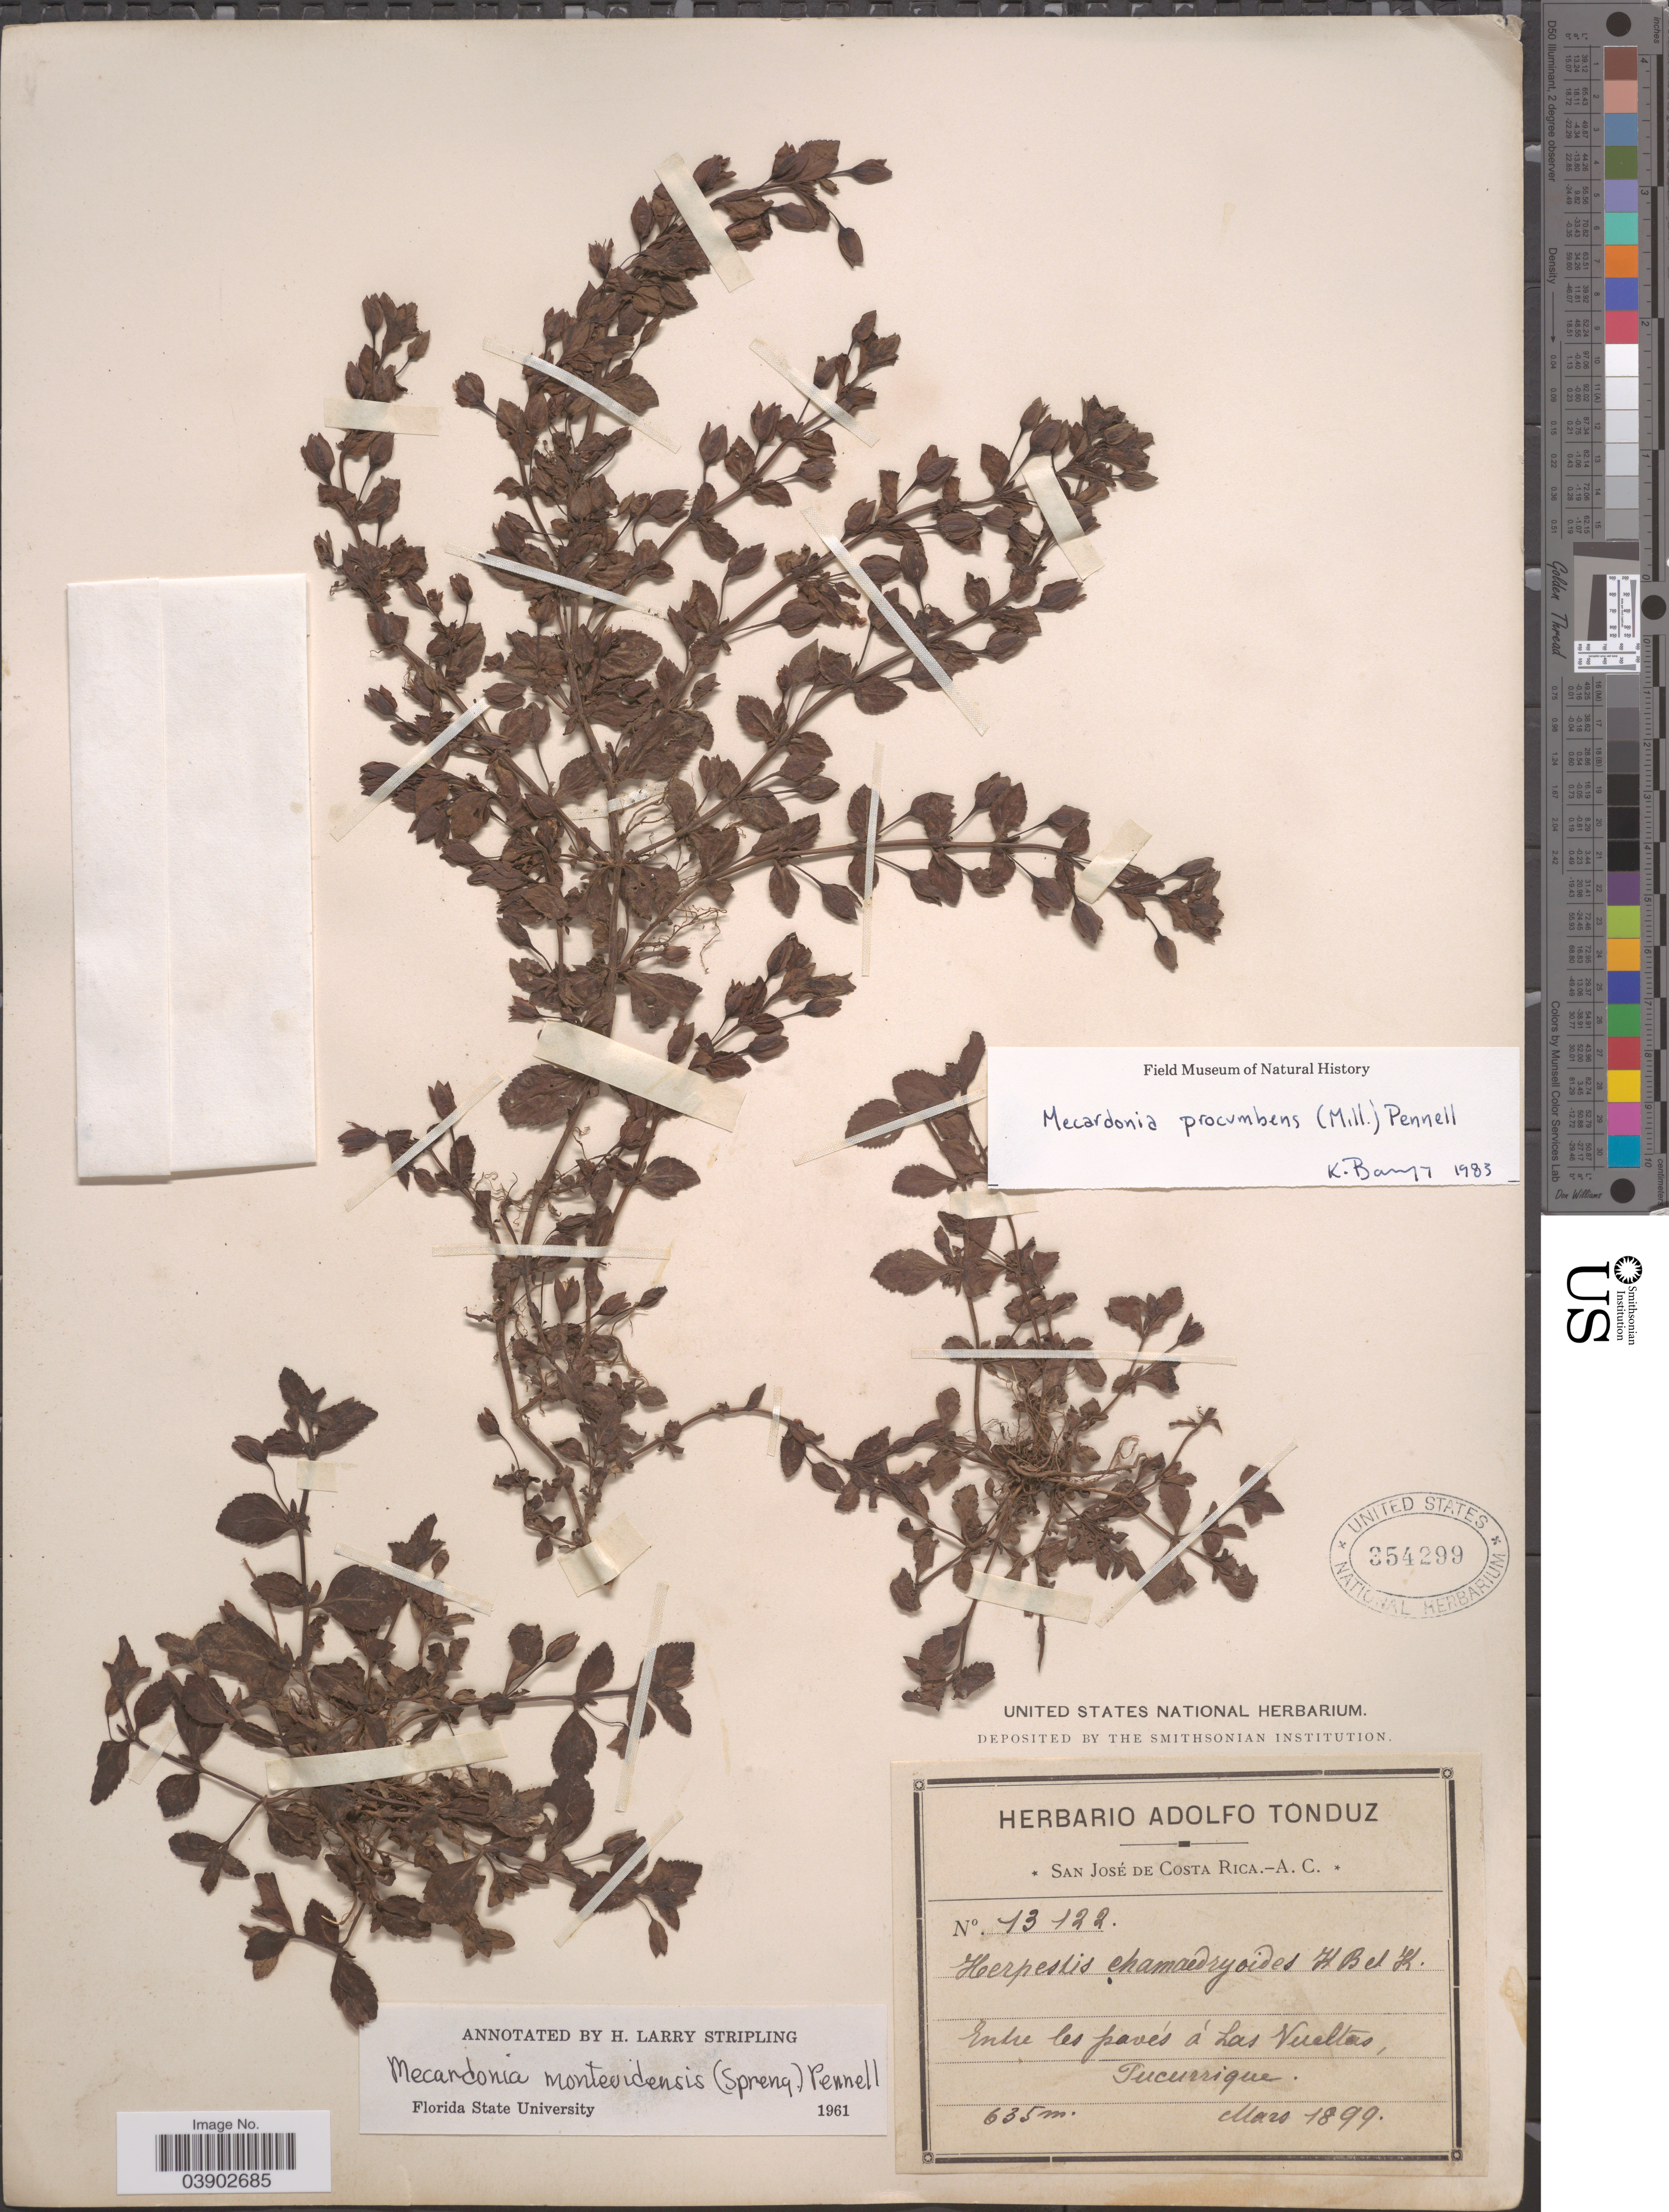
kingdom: Plantae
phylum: Tracheophyta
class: Magnoliopsida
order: Lamiales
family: Plantaginaceae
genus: Mecardonia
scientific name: Mecardonia procumbens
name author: (Mill.) Small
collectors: ex Herb. Adolfo Tonduz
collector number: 13122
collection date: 1899-03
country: Costa Rica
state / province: San José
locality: Entre les pavés á Las Vueltas, Tucurrique.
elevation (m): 635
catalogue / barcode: US 354299